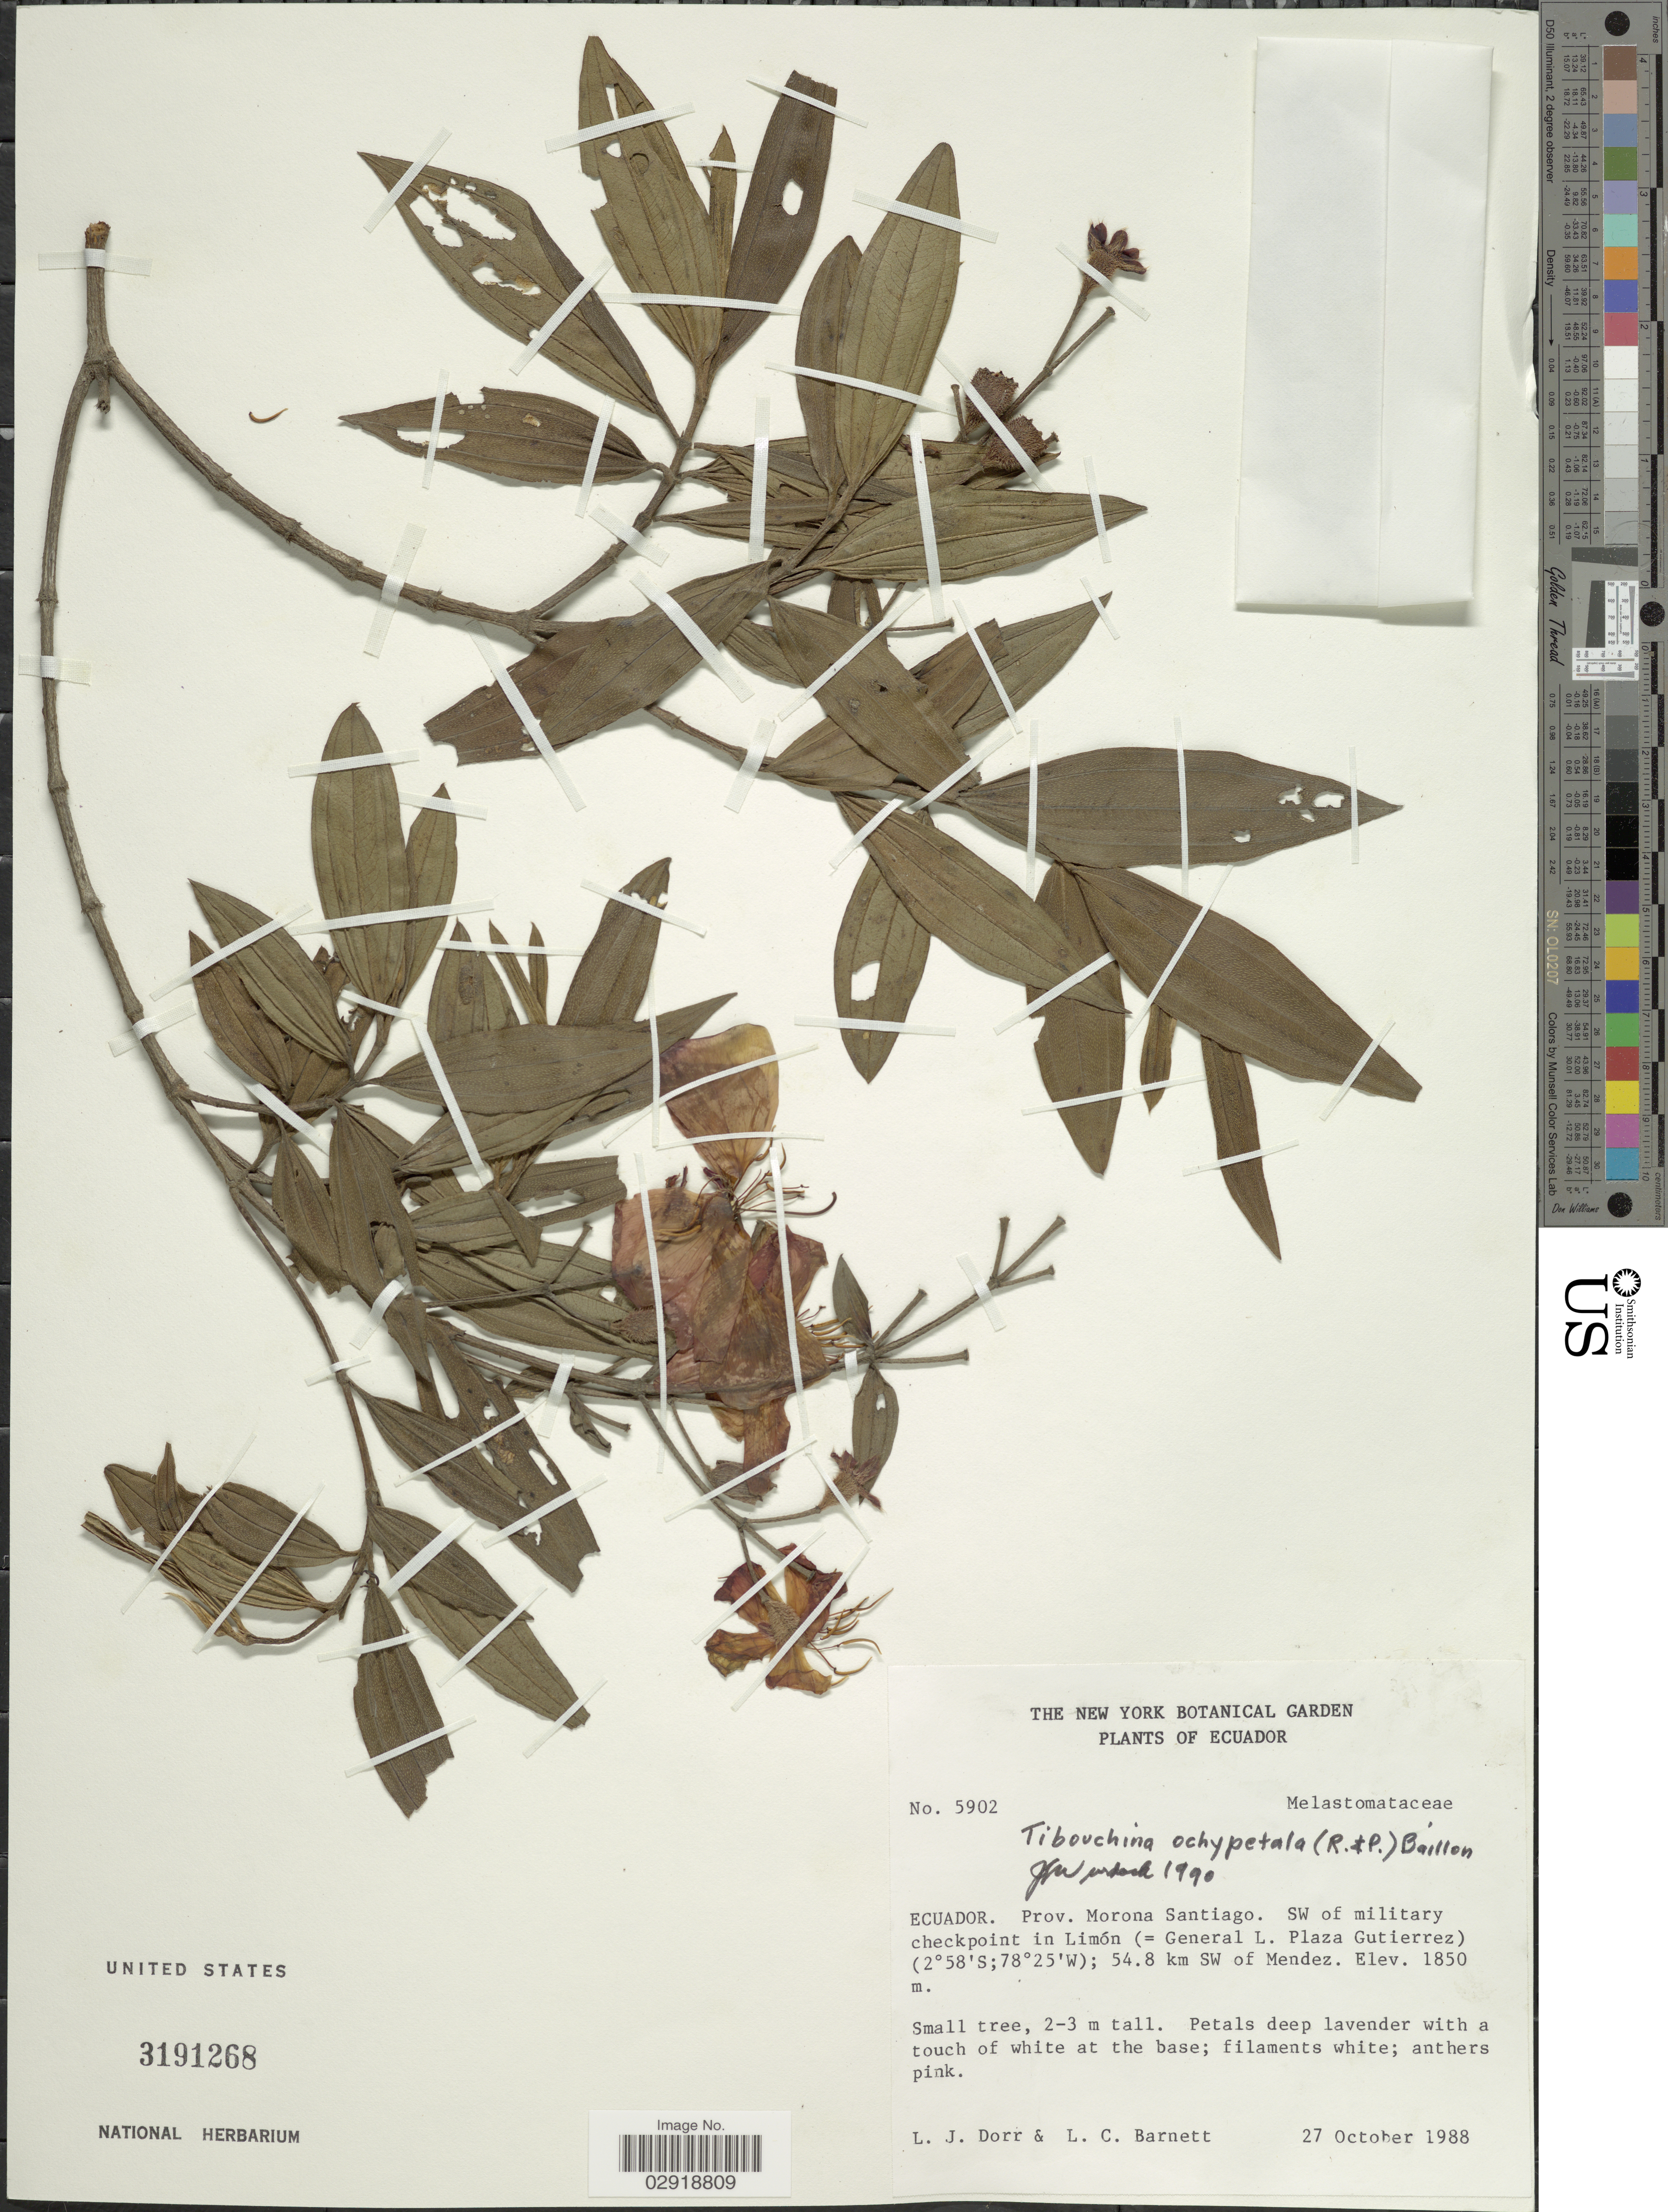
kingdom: Plantae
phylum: Tracheophyta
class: Magnoliopsida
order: Myrtales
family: Melastomataceae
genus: Pleroma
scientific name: Pleroma ochypetalum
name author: (Ruiz & Pav.) D. Don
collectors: L. J. Dorr & L. C. Barnett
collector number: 5902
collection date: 1988-10-27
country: Ecuador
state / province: Morona-Santiago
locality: SW of military checkpoint in Limón (=General L. Plaza Gutierrez). 54.8 km SW of Mendez.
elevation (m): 1850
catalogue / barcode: US 3191268